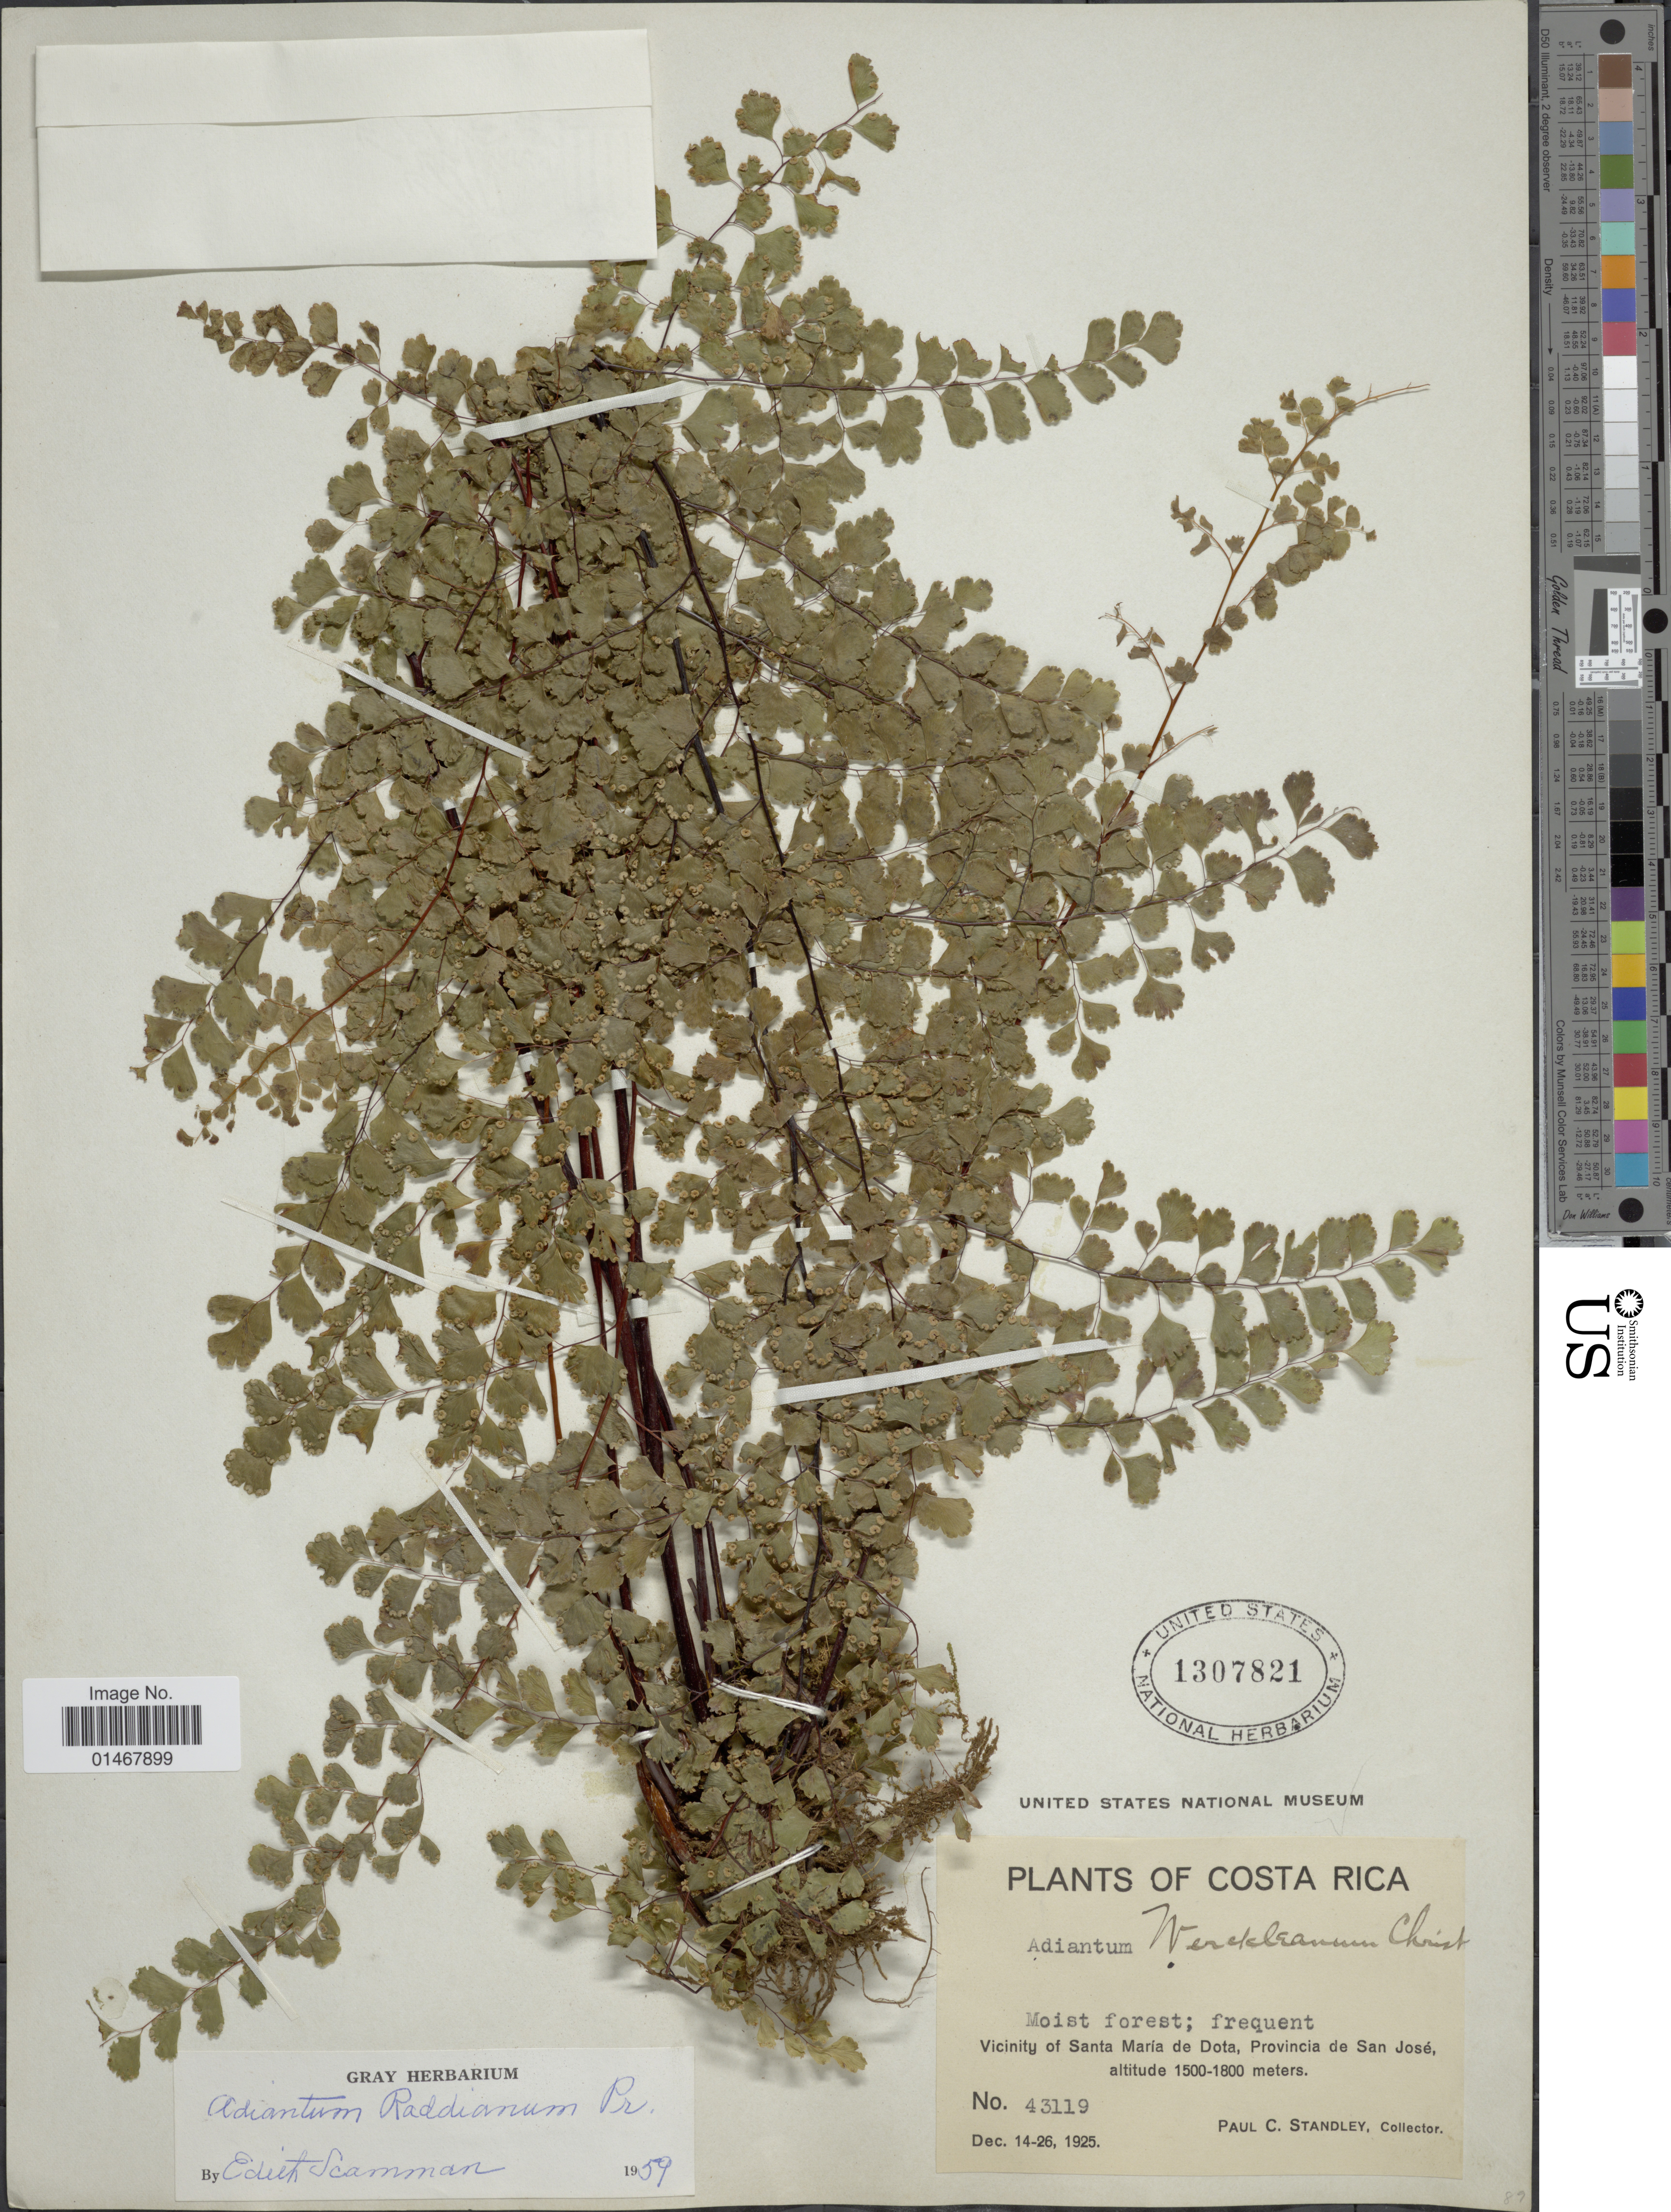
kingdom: Plantae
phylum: Tracheophyta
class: Polypodiopsida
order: Polypodiales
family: Pteridaceae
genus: Adiantum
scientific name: Adiantum raddianum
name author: C. Presl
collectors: P. C. Standley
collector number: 43119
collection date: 1925-12-14/1925-12-26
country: Costa Rica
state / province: San José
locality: Vicinity of Santa Maria de Dota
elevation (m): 1500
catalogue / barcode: US 1307821